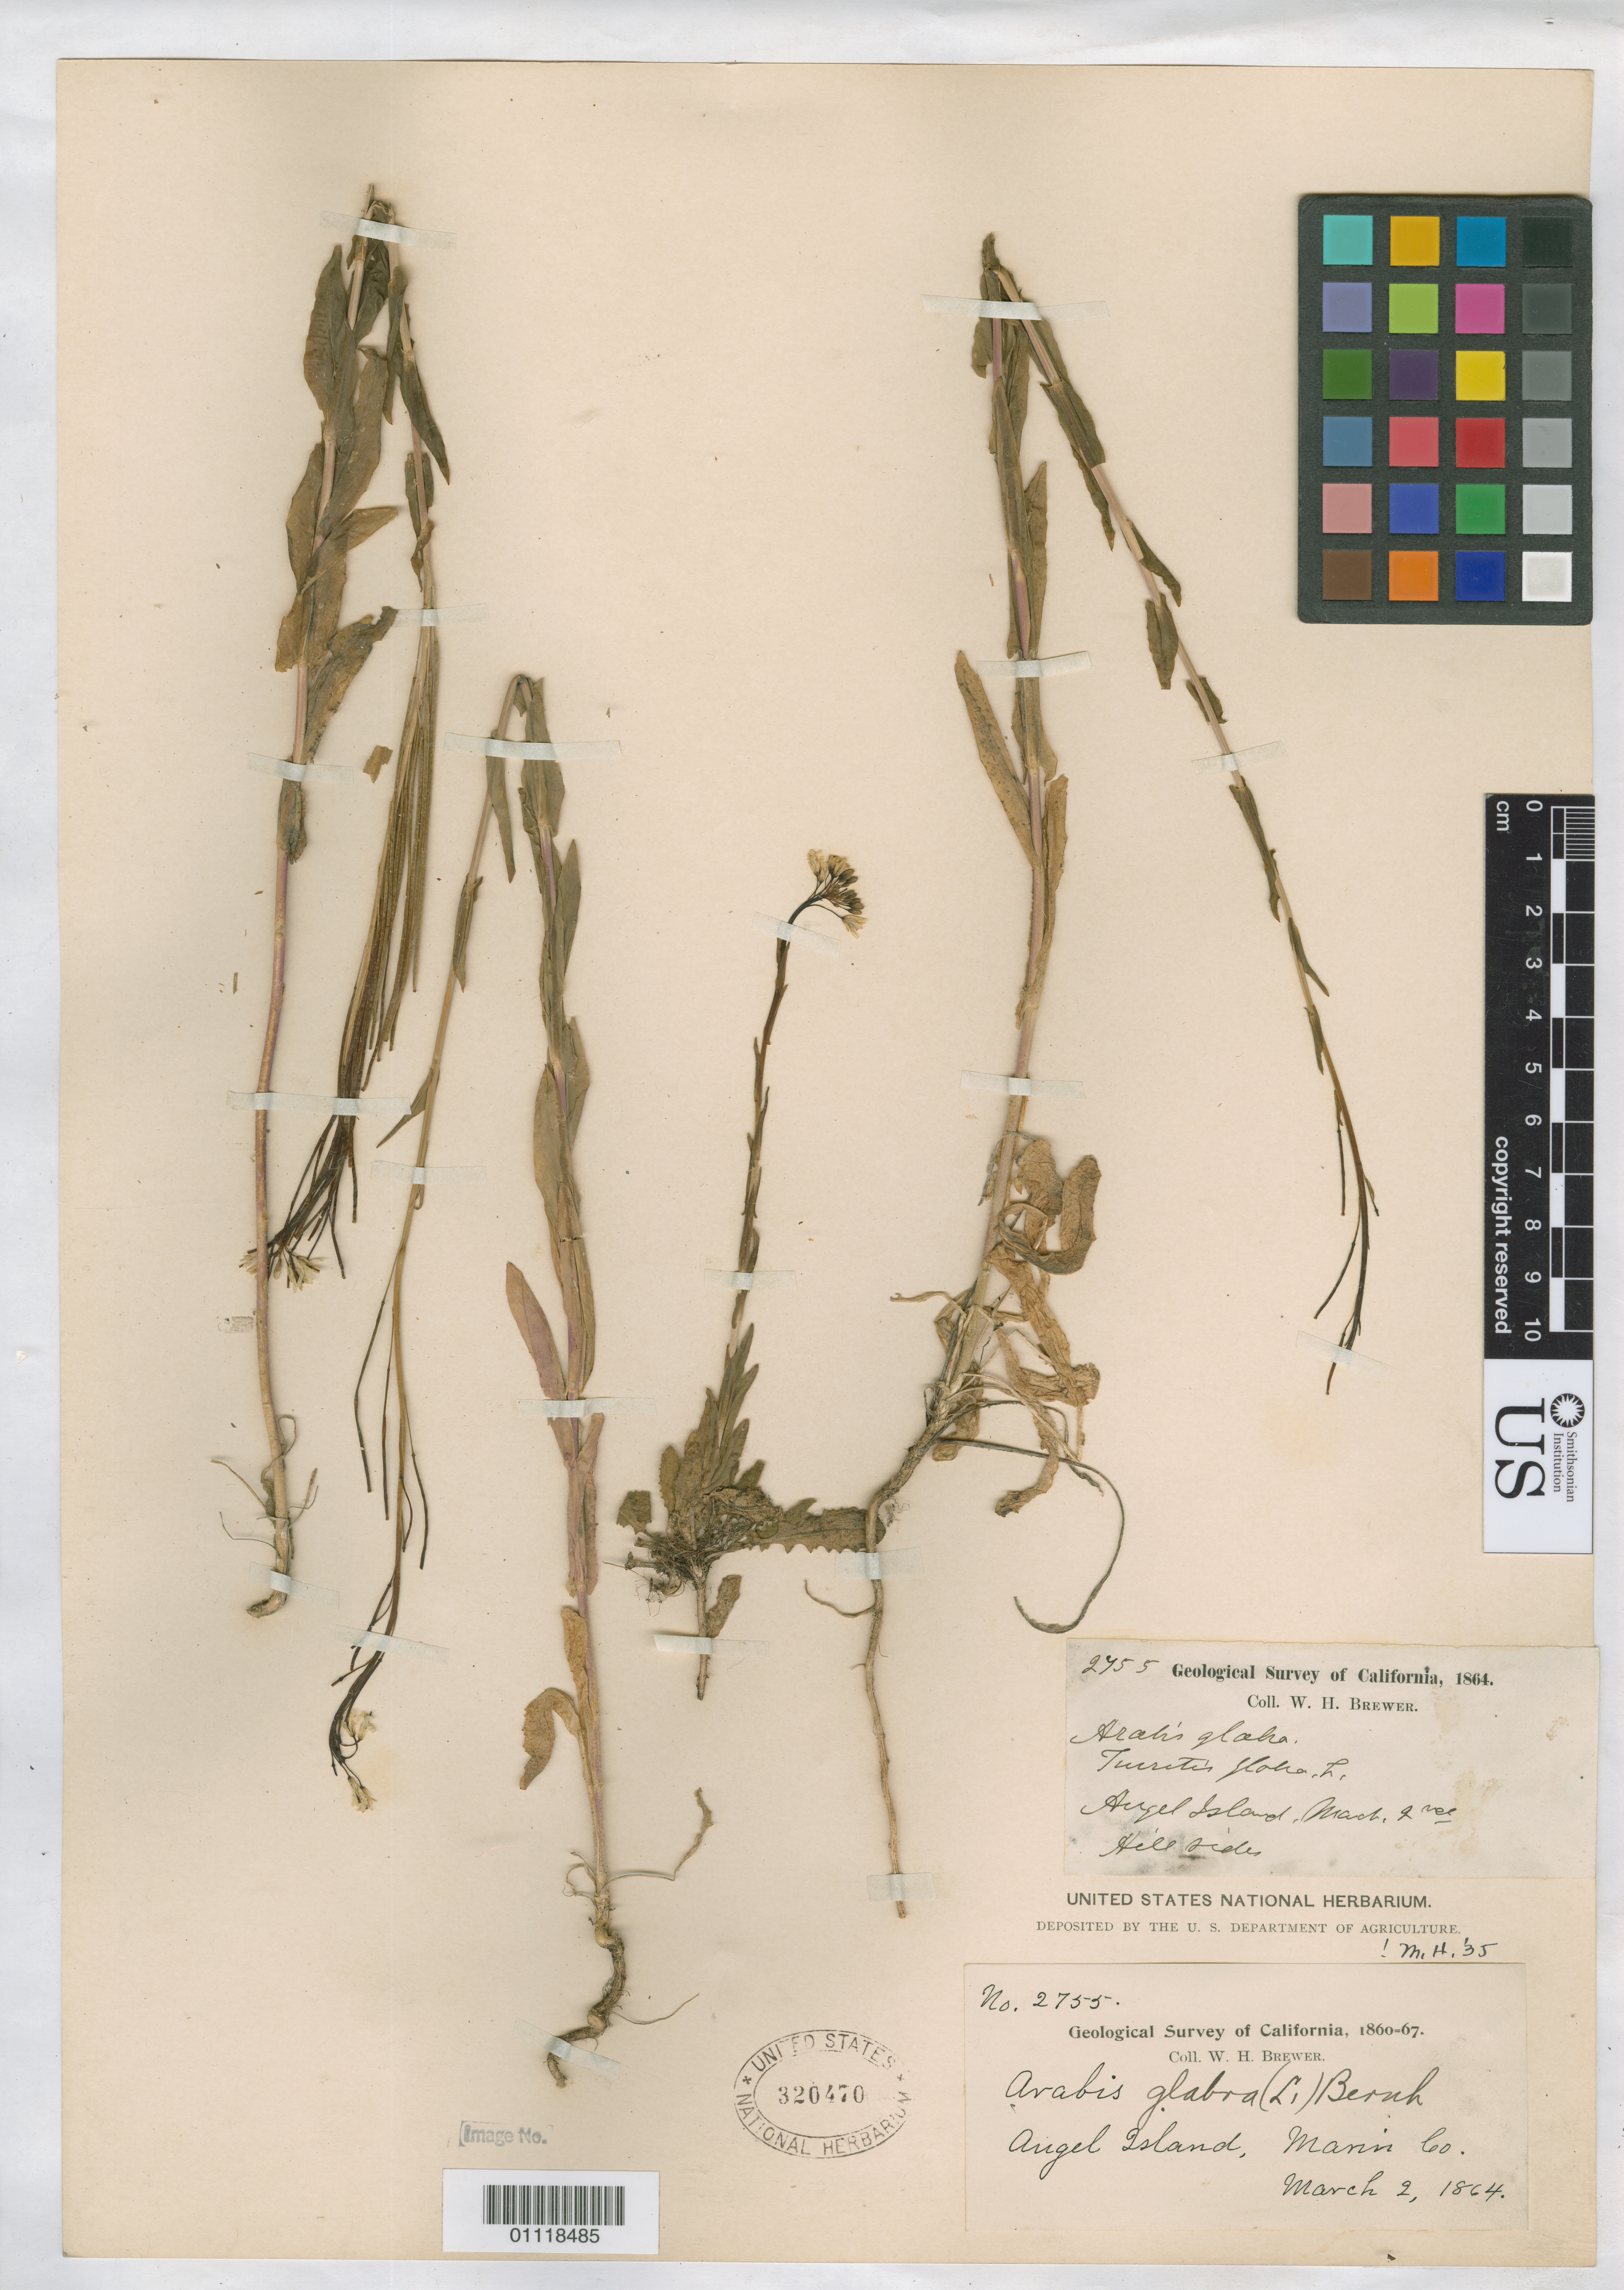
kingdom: Plantae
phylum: Tracheophyta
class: Magnoliopsida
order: Brassicales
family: Brassicaceae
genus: Turritis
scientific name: Turritis glabra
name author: L.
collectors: W. H. Brewer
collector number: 2755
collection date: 1864-03-02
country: United States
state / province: California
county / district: Marin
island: Angel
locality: Angel Island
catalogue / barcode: US 320470